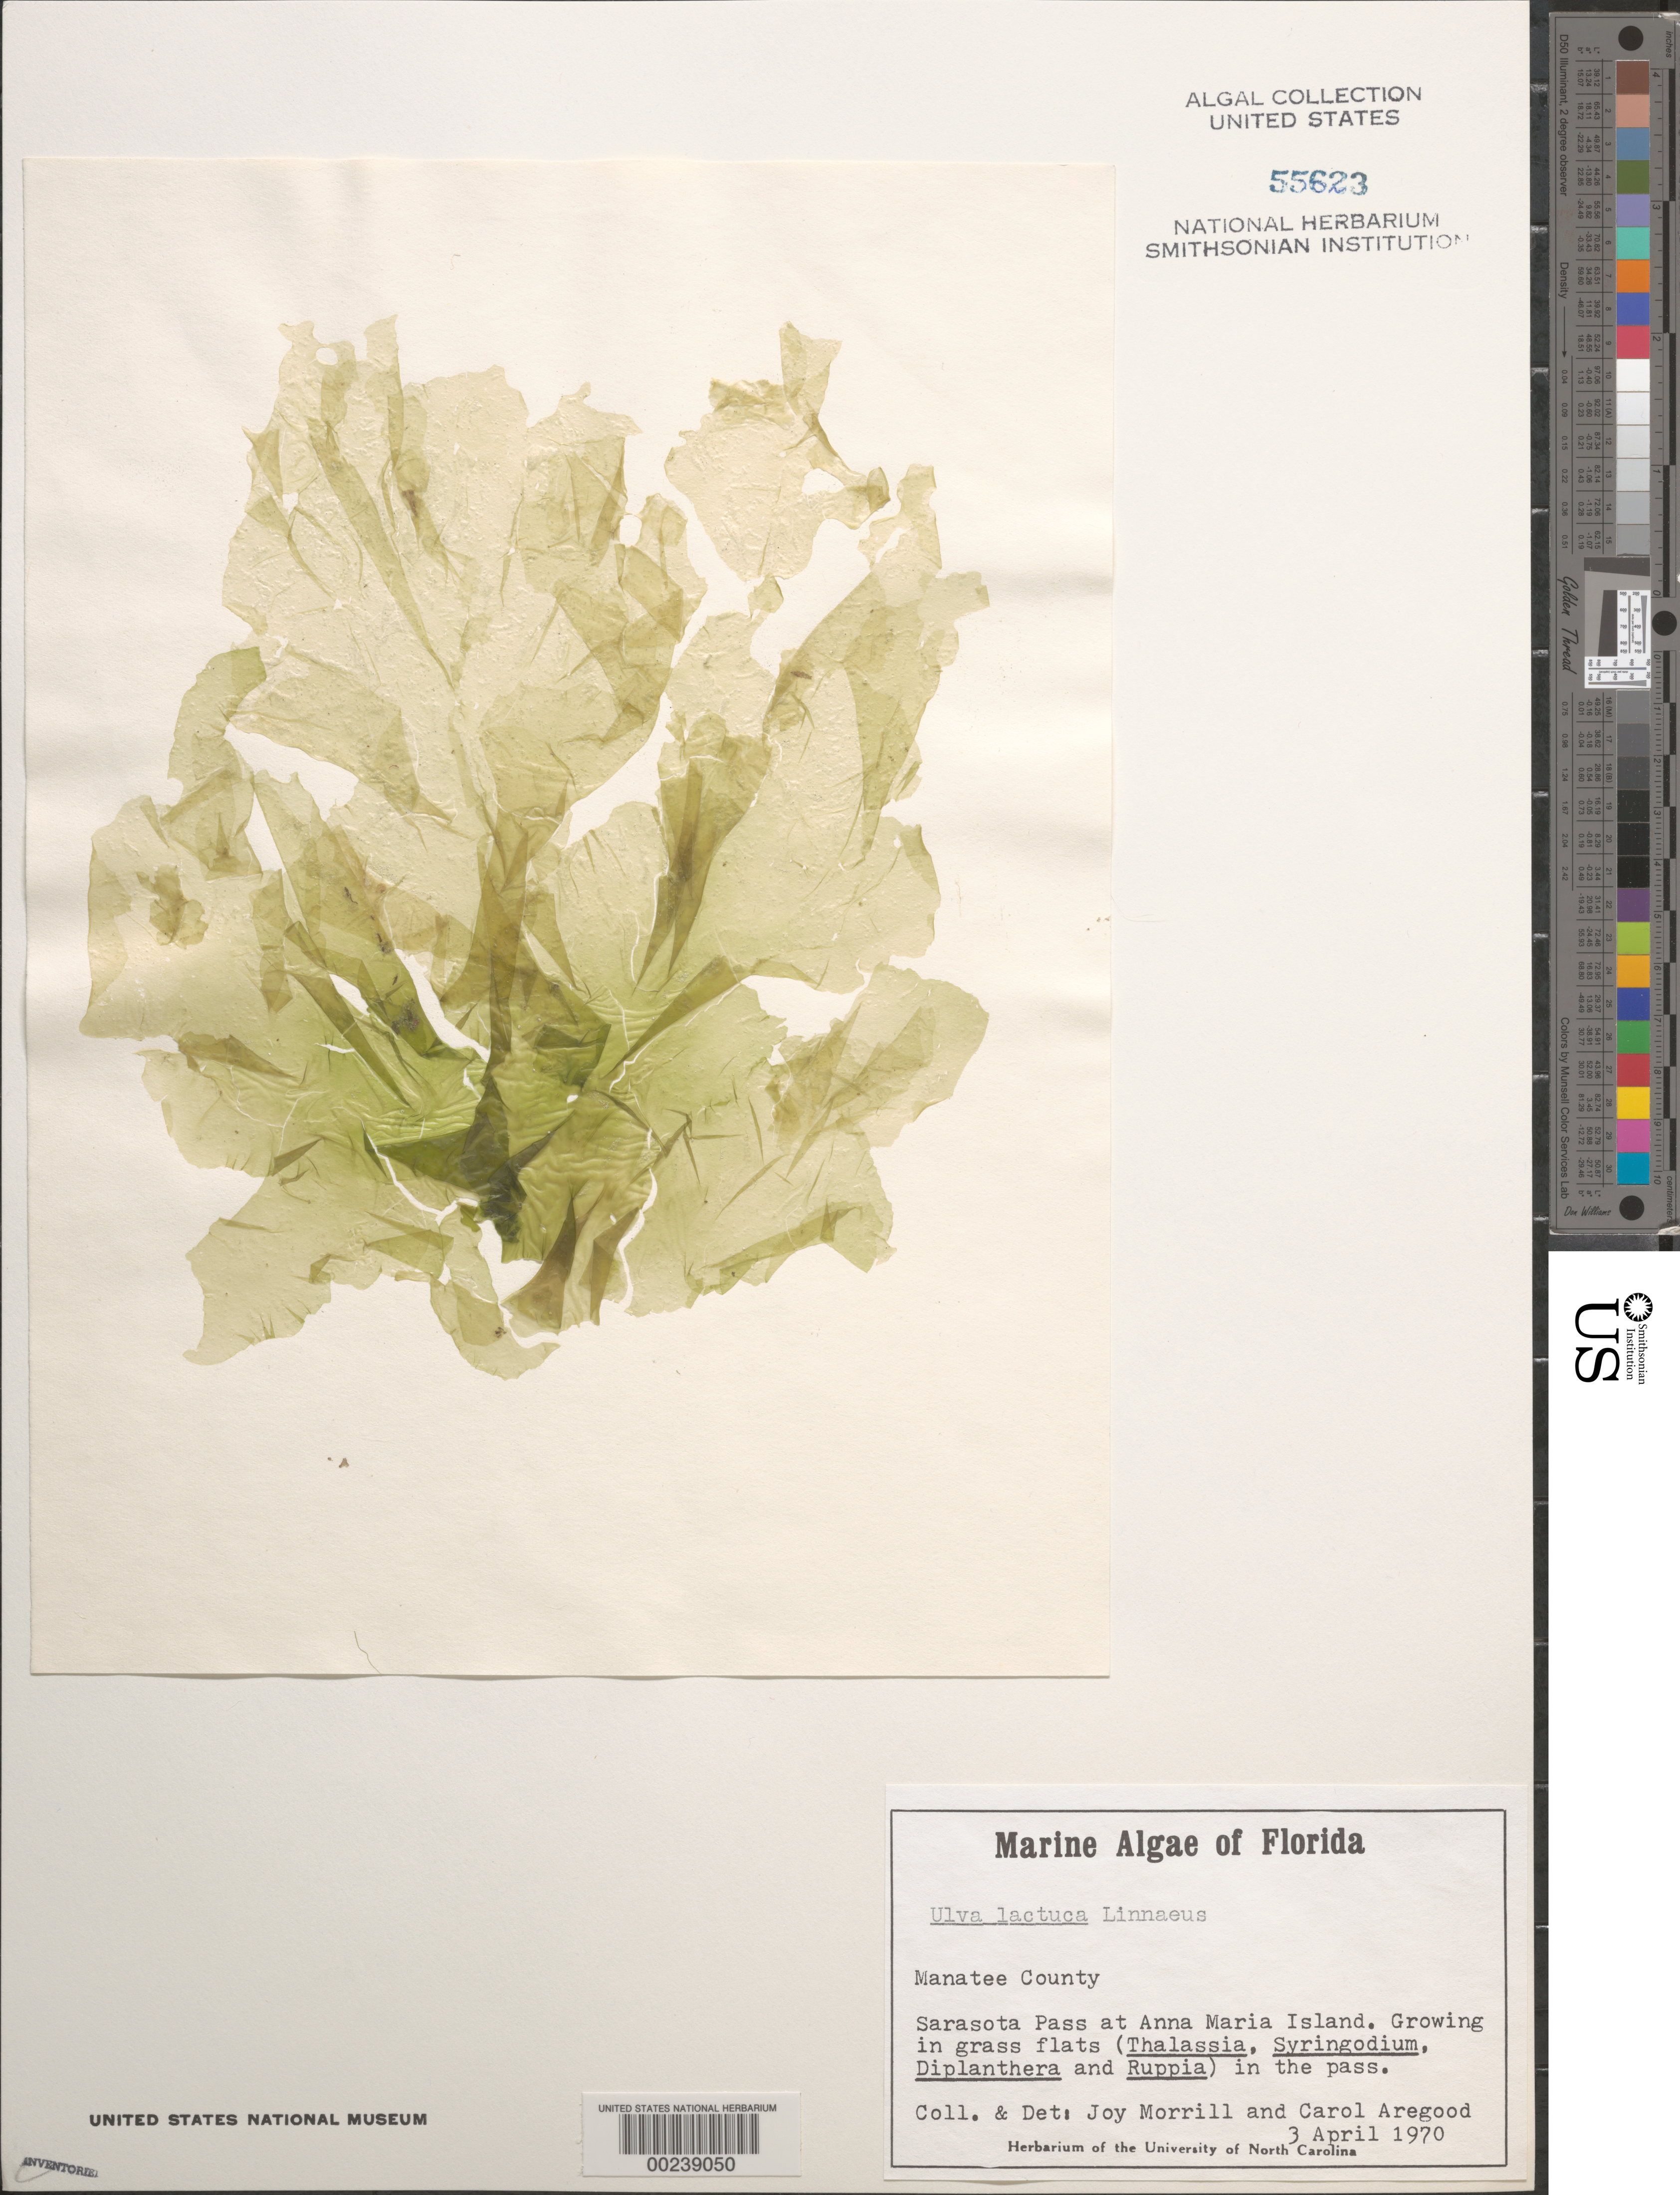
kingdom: Plantae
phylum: Chlorophyta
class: Ulvophyceae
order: Ulvales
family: Ulvaceae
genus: Ulva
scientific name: Ulva lactuca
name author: L.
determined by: Morrill, J.; Aregood, C. C.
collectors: J. Morrill & C. Aregood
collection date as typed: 03 Apr 1970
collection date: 1970-04-03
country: United States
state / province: Florida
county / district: Manatee County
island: Anna Maria Island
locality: Sarasota Pass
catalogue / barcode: US 55623